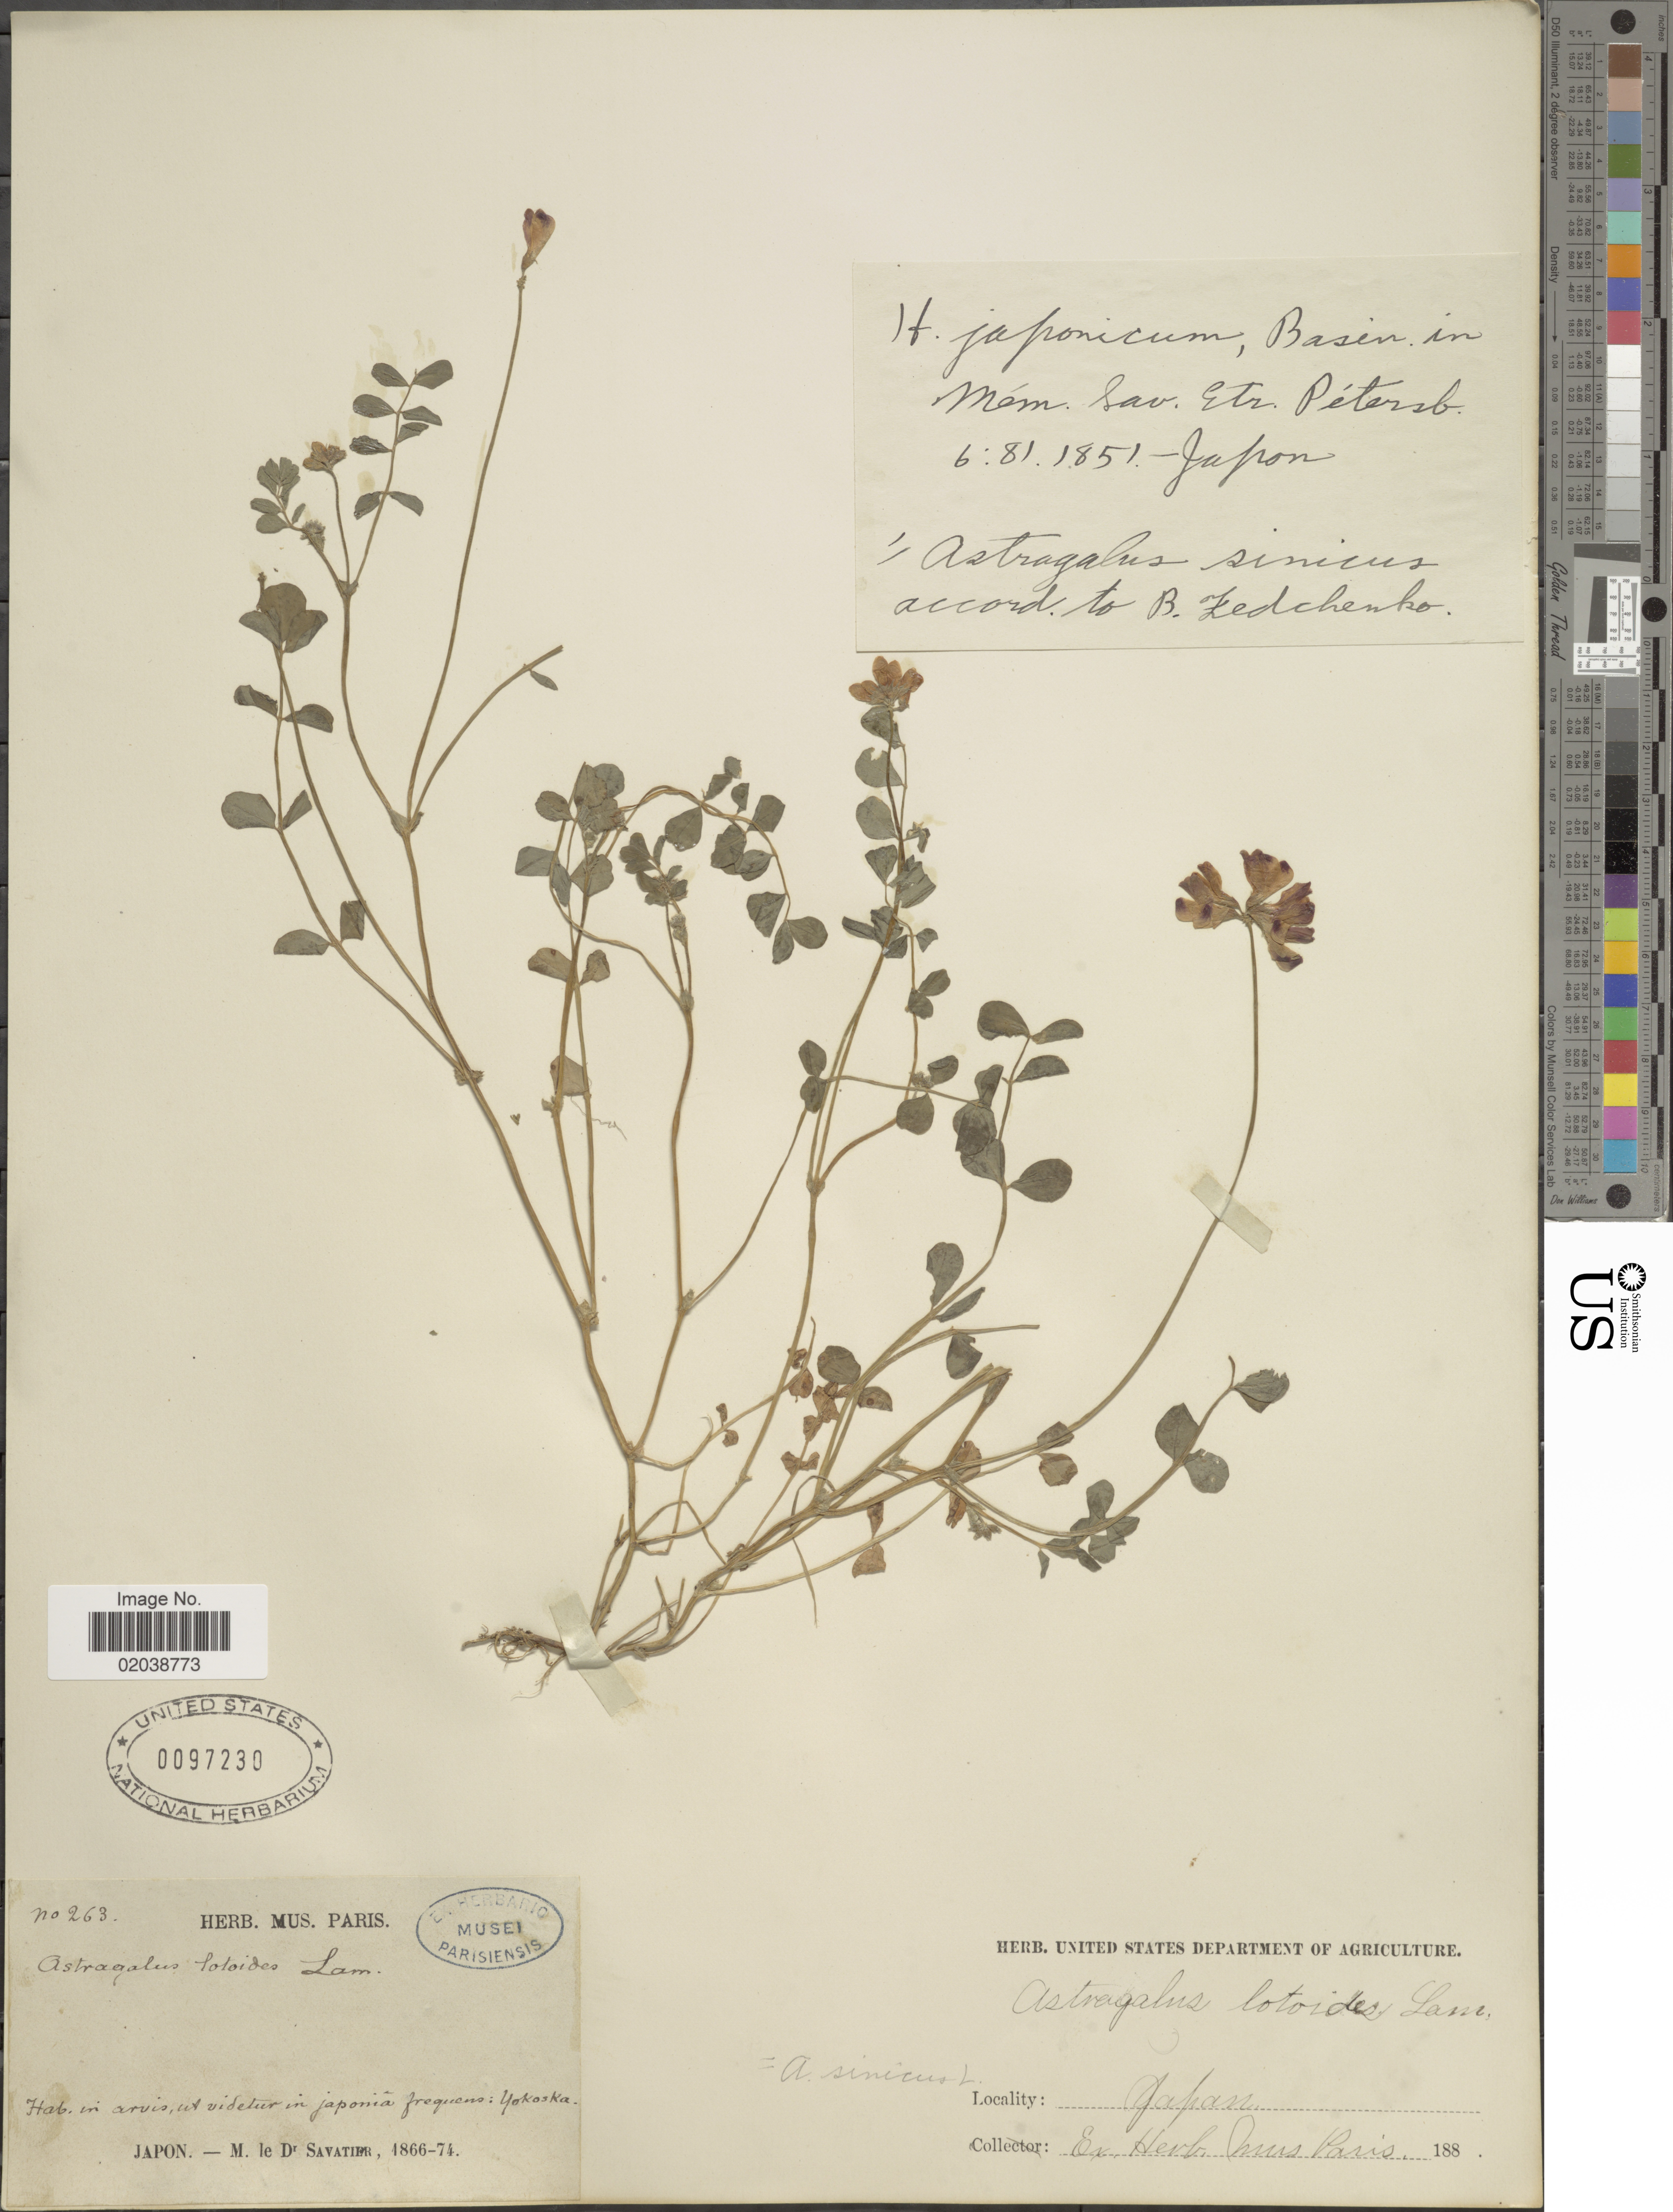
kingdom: Plantae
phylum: Tracheophyta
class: Magnoliopsida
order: Fabales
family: Fabaceae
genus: Astragalus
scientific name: Astragalus sinicus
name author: L.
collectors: M. D' Savatier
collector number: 263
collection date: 1866/1874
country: Japan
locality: In arvis, et videtur in japonia frequens: Yokoska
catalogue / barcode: US 97230